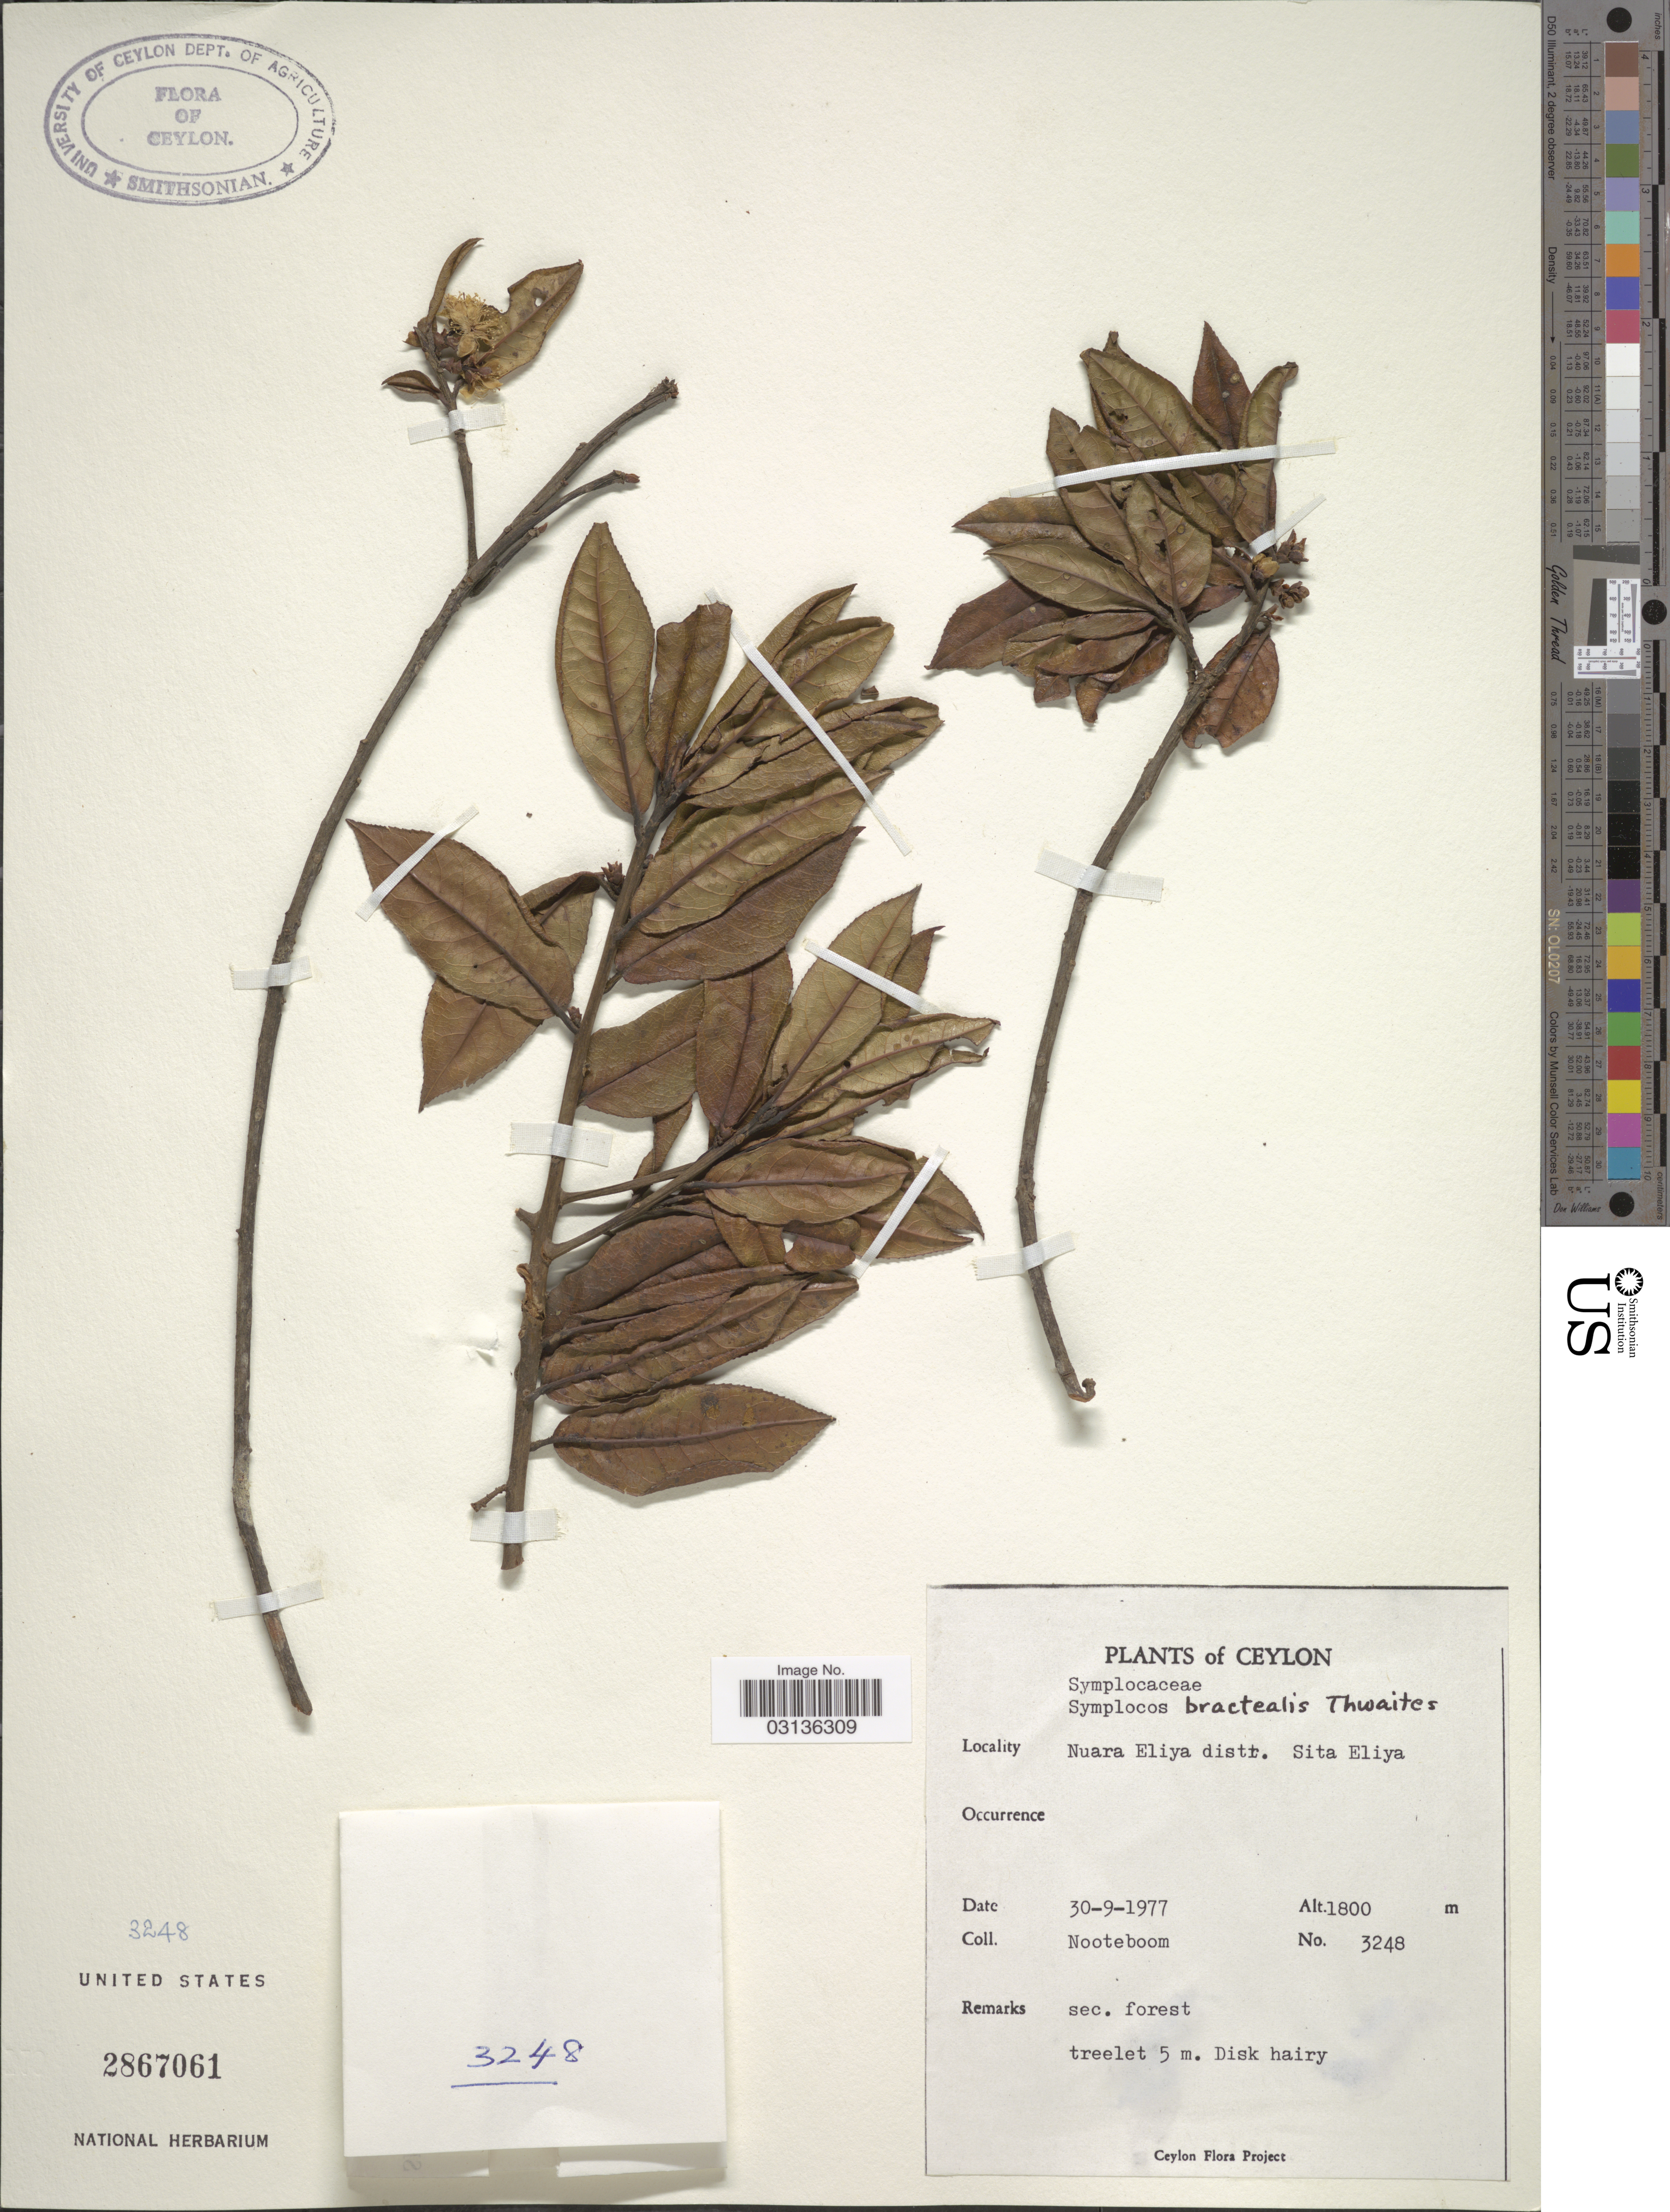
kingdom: Plantae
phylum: Tracheophyta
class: Magnoliopsida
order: Ericales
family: Symplocaceae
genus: Symplocos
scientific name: Symplocos bractealis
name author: Thwaites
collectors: Nooteboom, --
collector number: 3248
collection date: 1977-09-30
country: Sri Lanka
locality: Ceylon. Nuara Eliya distr. Sita Eliya.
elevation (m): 1800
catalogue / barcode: US 2867061